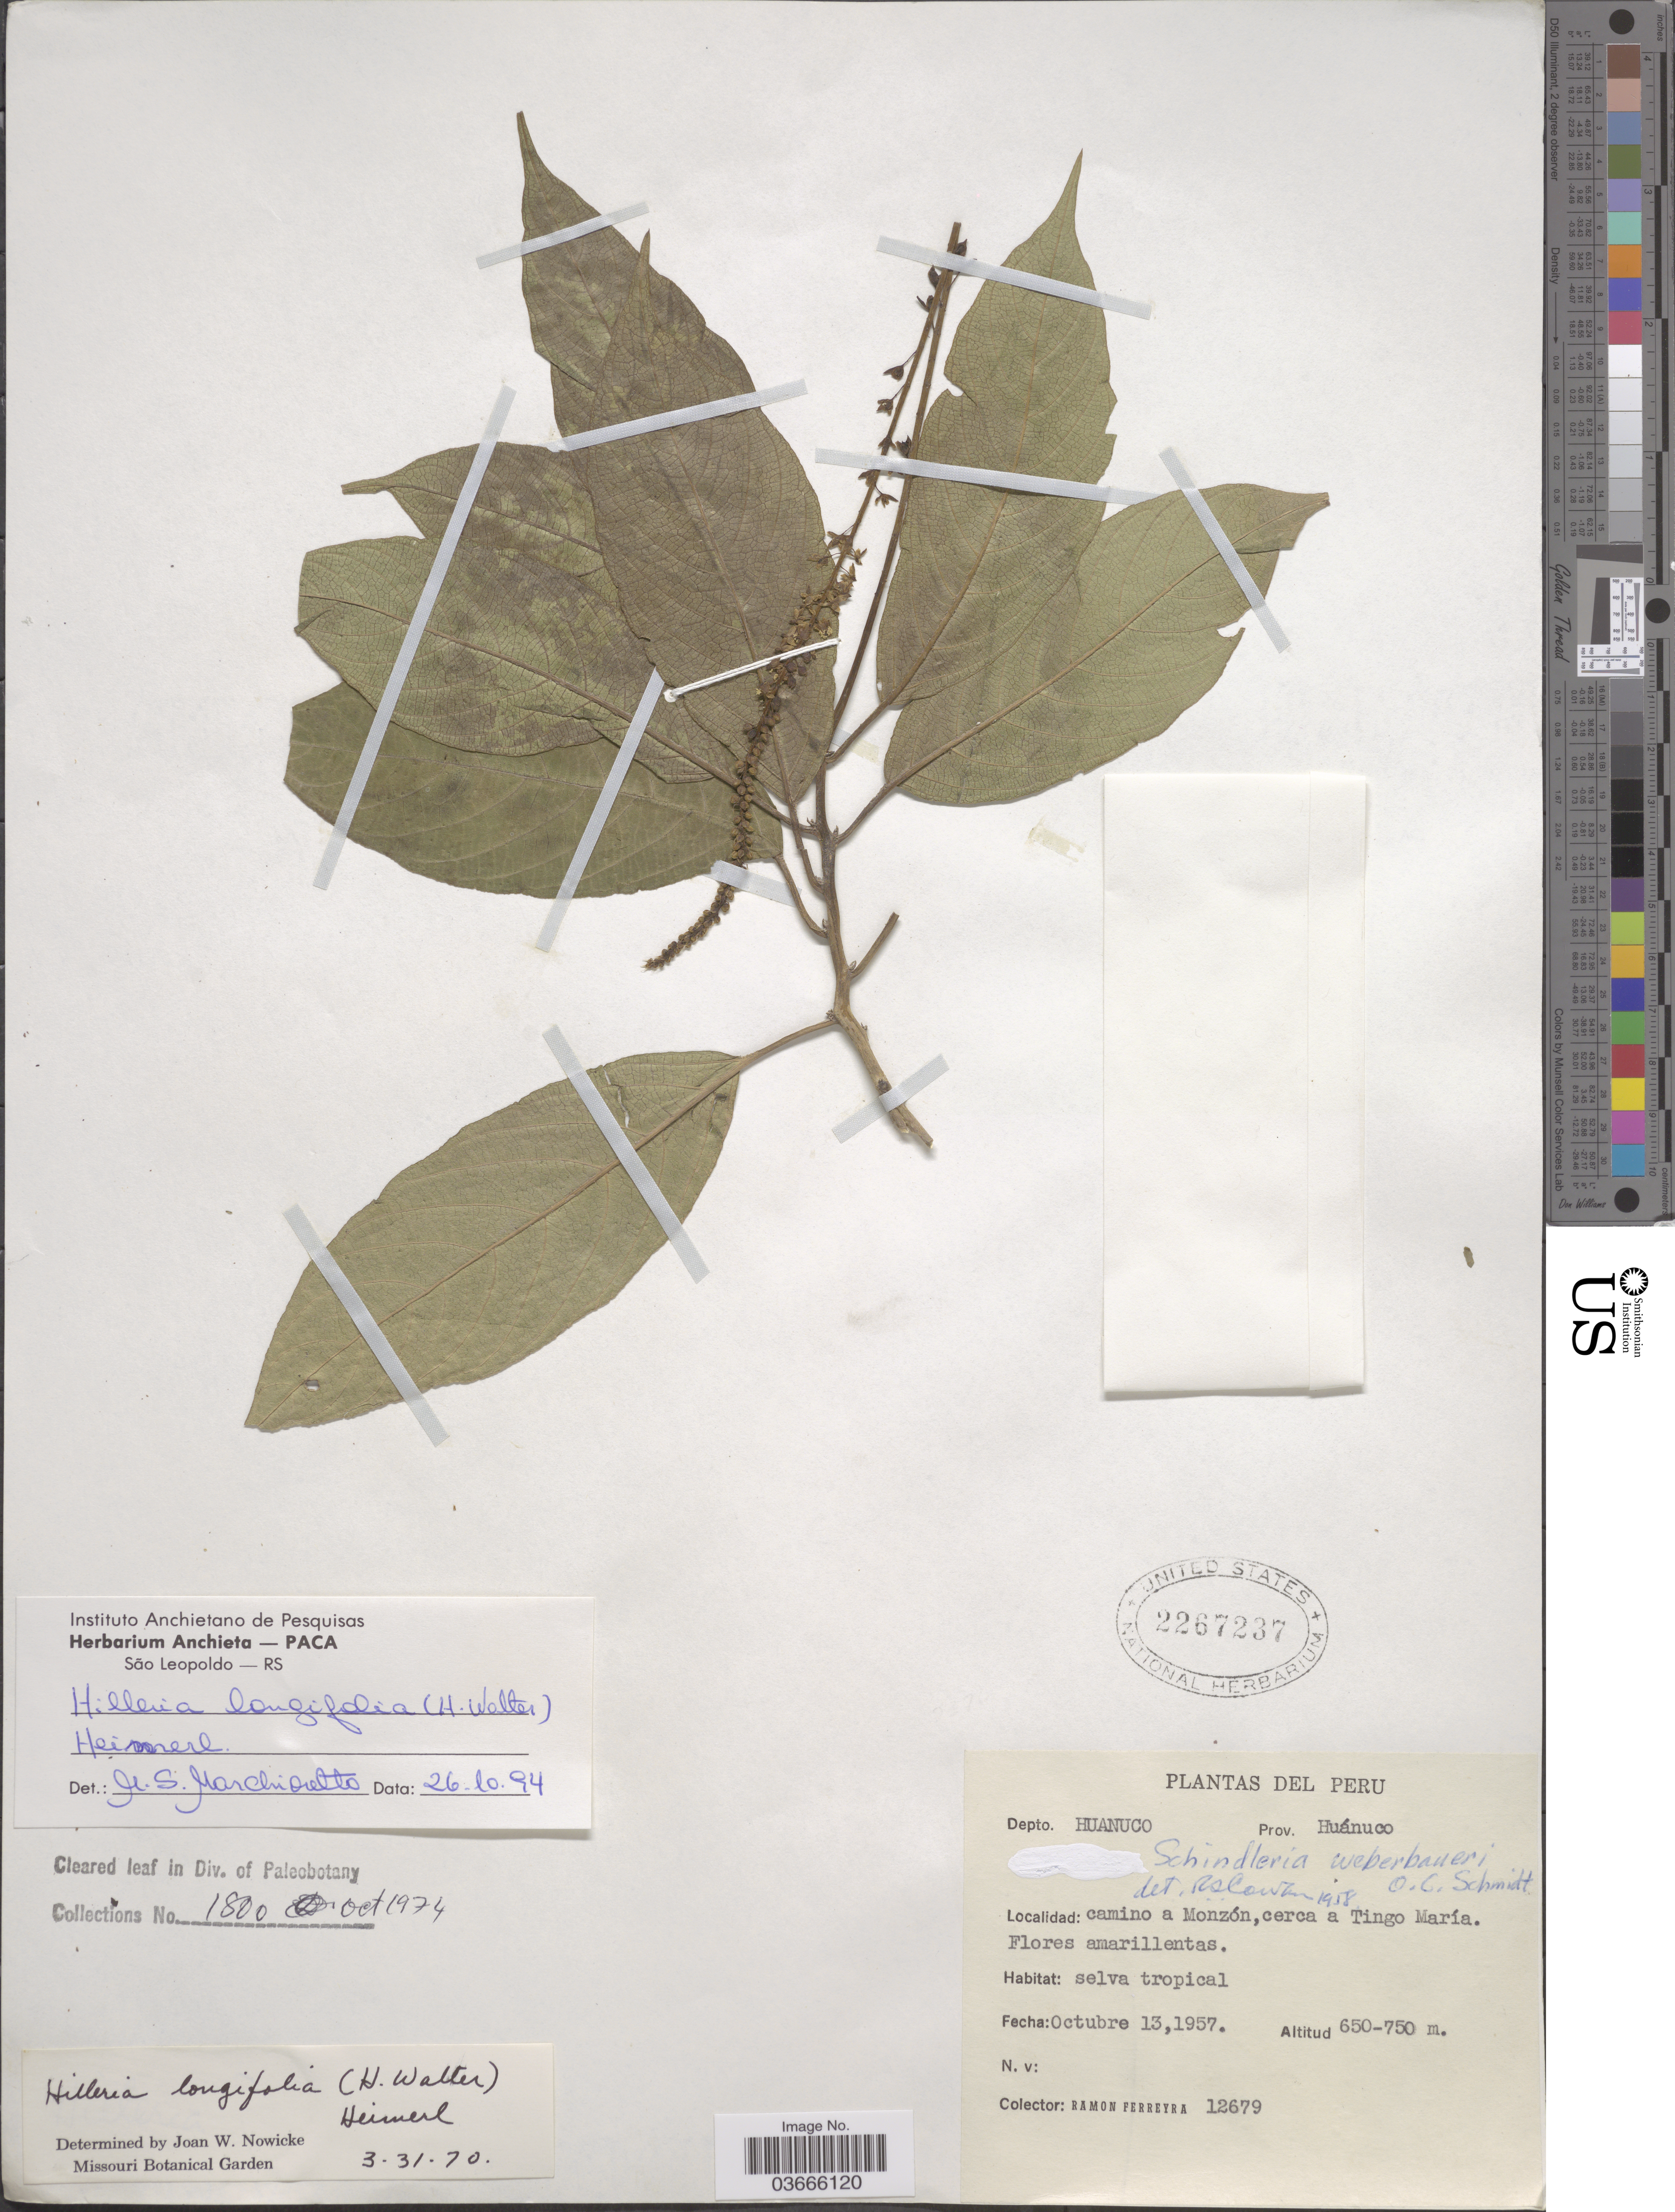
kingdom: Plantae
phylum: Tracheophyta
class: Magnoliopsida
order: Caryophyllales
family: Phytolaccaceae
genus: Hilleria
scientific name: Hilleria longifolia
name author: (H. Walter) Heimerl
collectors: R. A. Ferreyra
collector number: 12679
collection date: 1957-10-13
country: Peru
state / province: Huánuco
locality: Depto. Huanuco. Camino a Monzón, cerca a Tingo María.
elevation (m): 650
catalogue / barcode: US 2267237